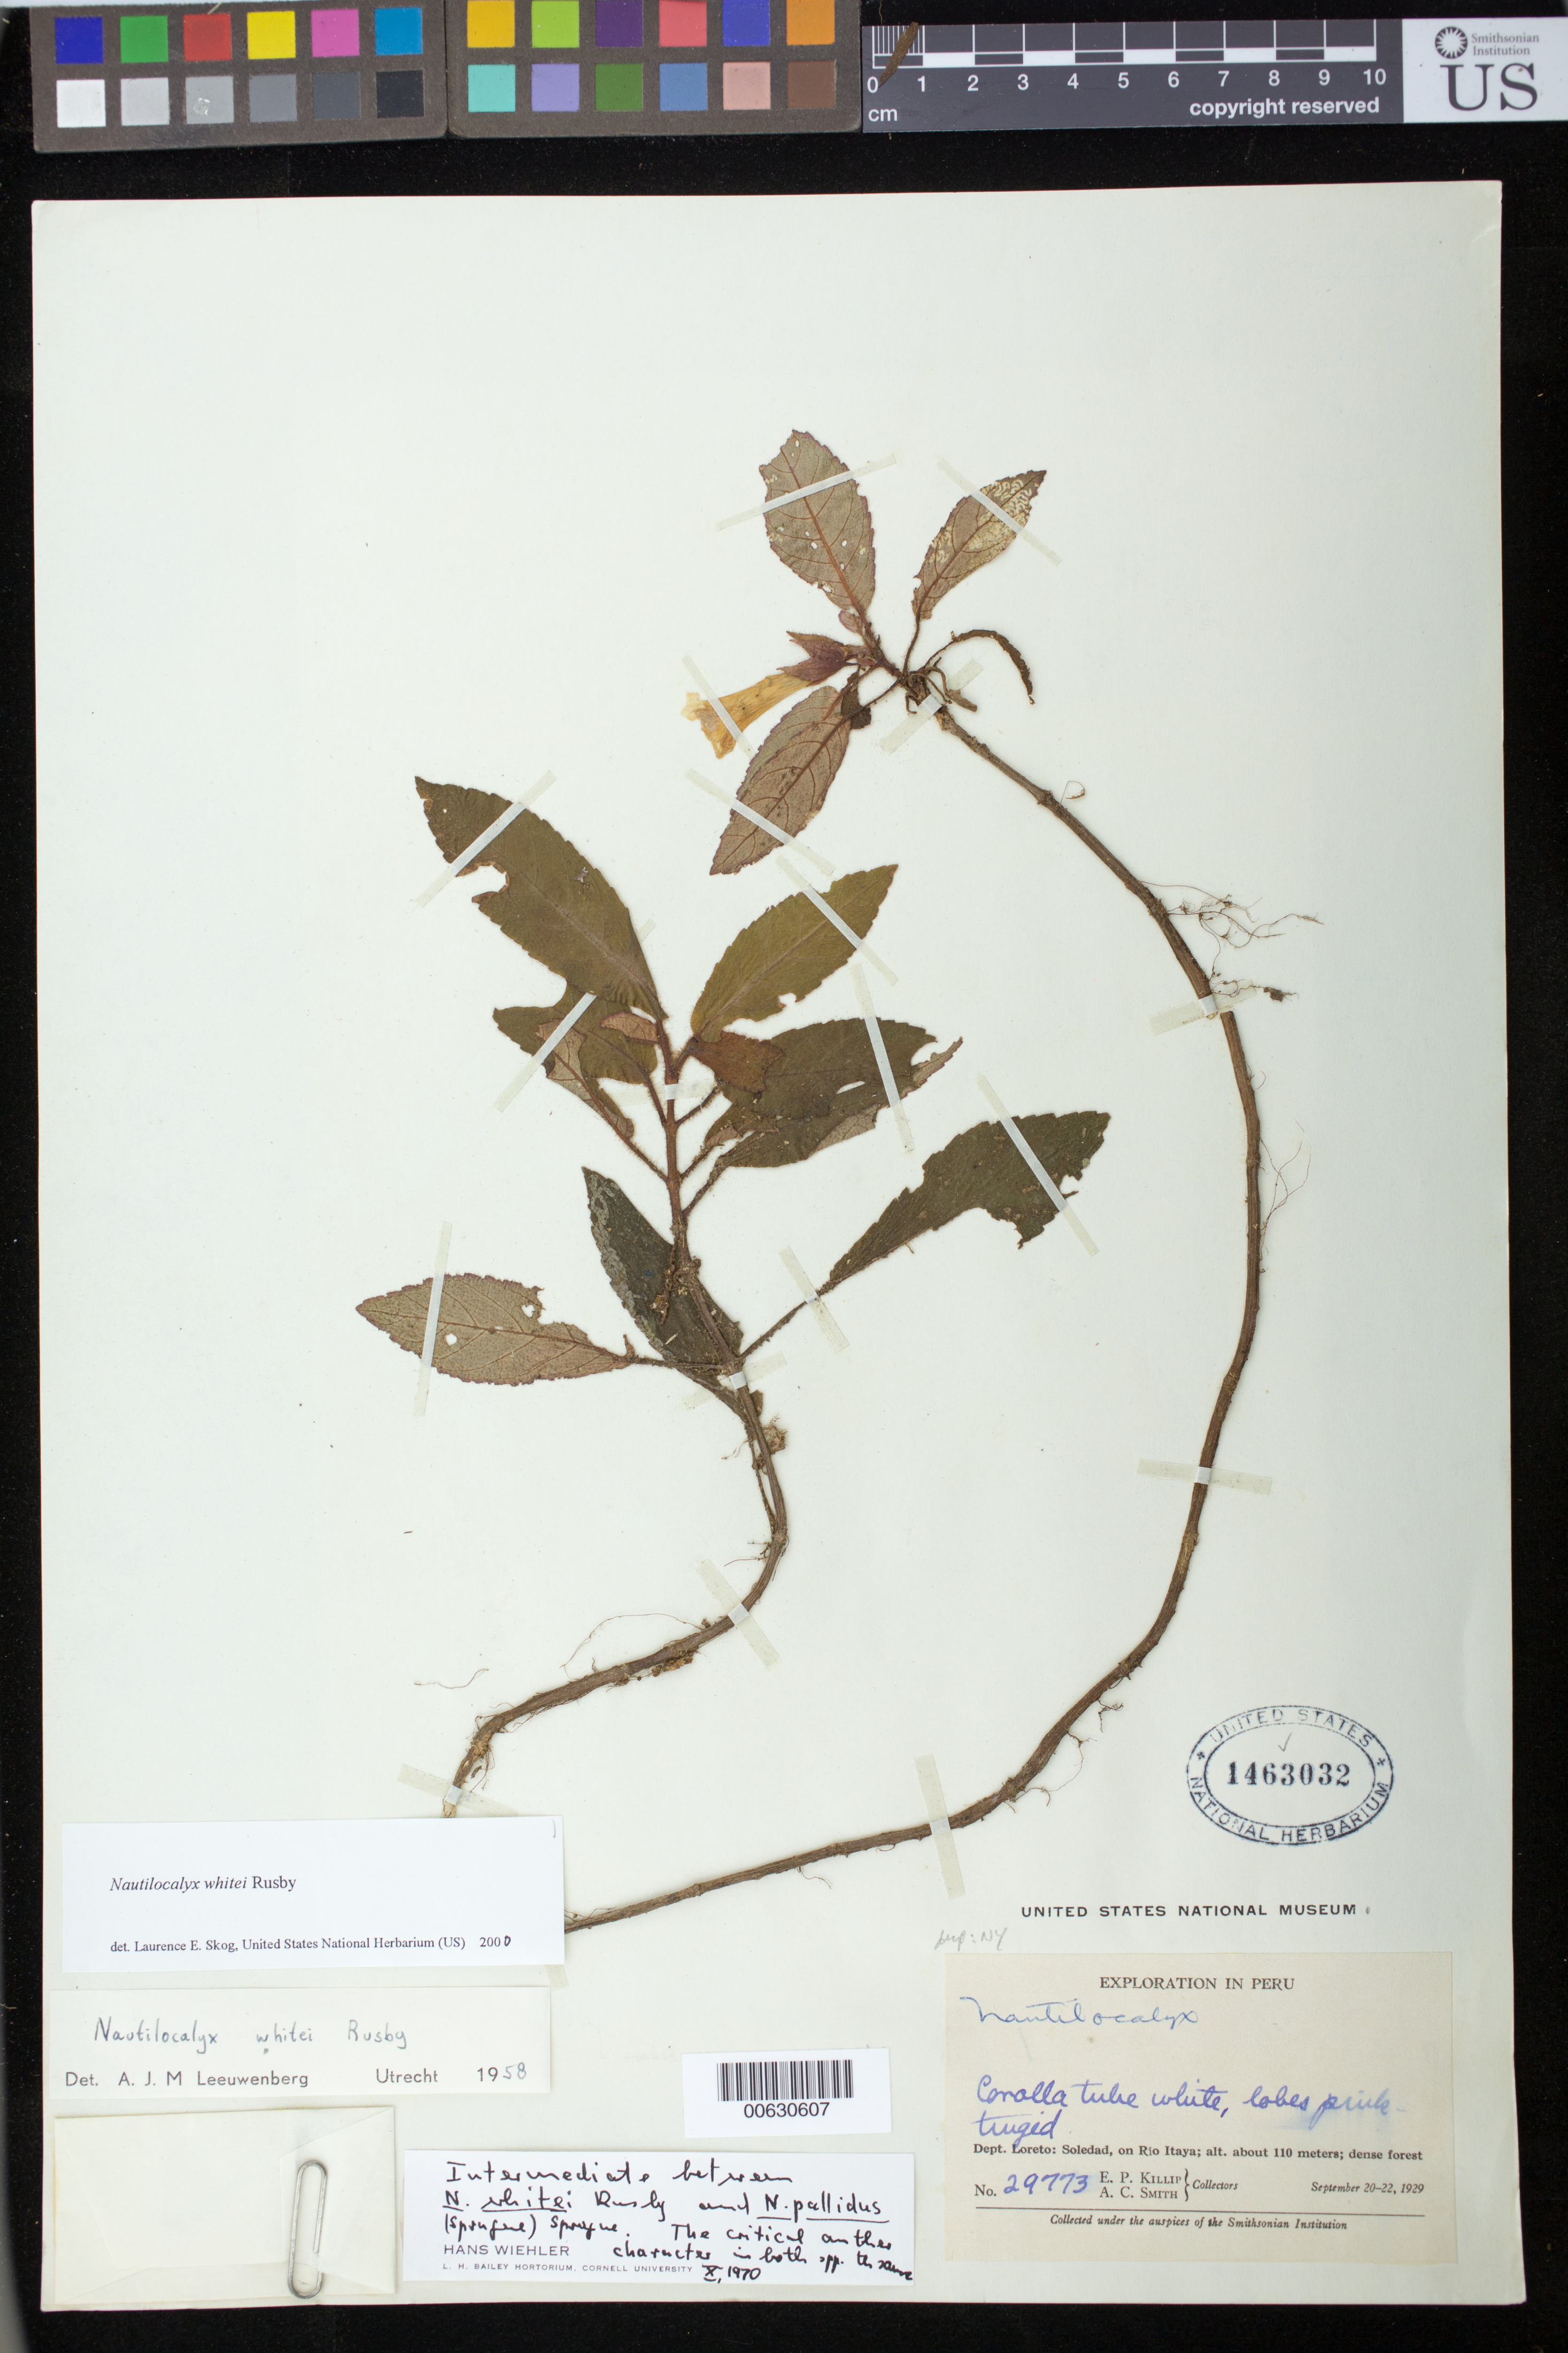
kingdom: Plantae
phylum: Tracheophyta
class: Magnoliopsida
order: Lamiales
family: Gesneriaceae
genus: Nautilocalyx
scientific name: Nautilocalyx whitei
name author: Rusby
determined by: Skog, Laurence E.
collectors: E. P. Killip & A. C. Smith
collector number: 29773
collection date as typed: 20-22 Sep 1929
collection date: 1929-09-20/1929-09-22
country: Peru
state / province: Loreto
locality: Soledad, on Río Itaya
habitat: Dense forest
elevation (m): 110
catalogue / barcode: US 1463032